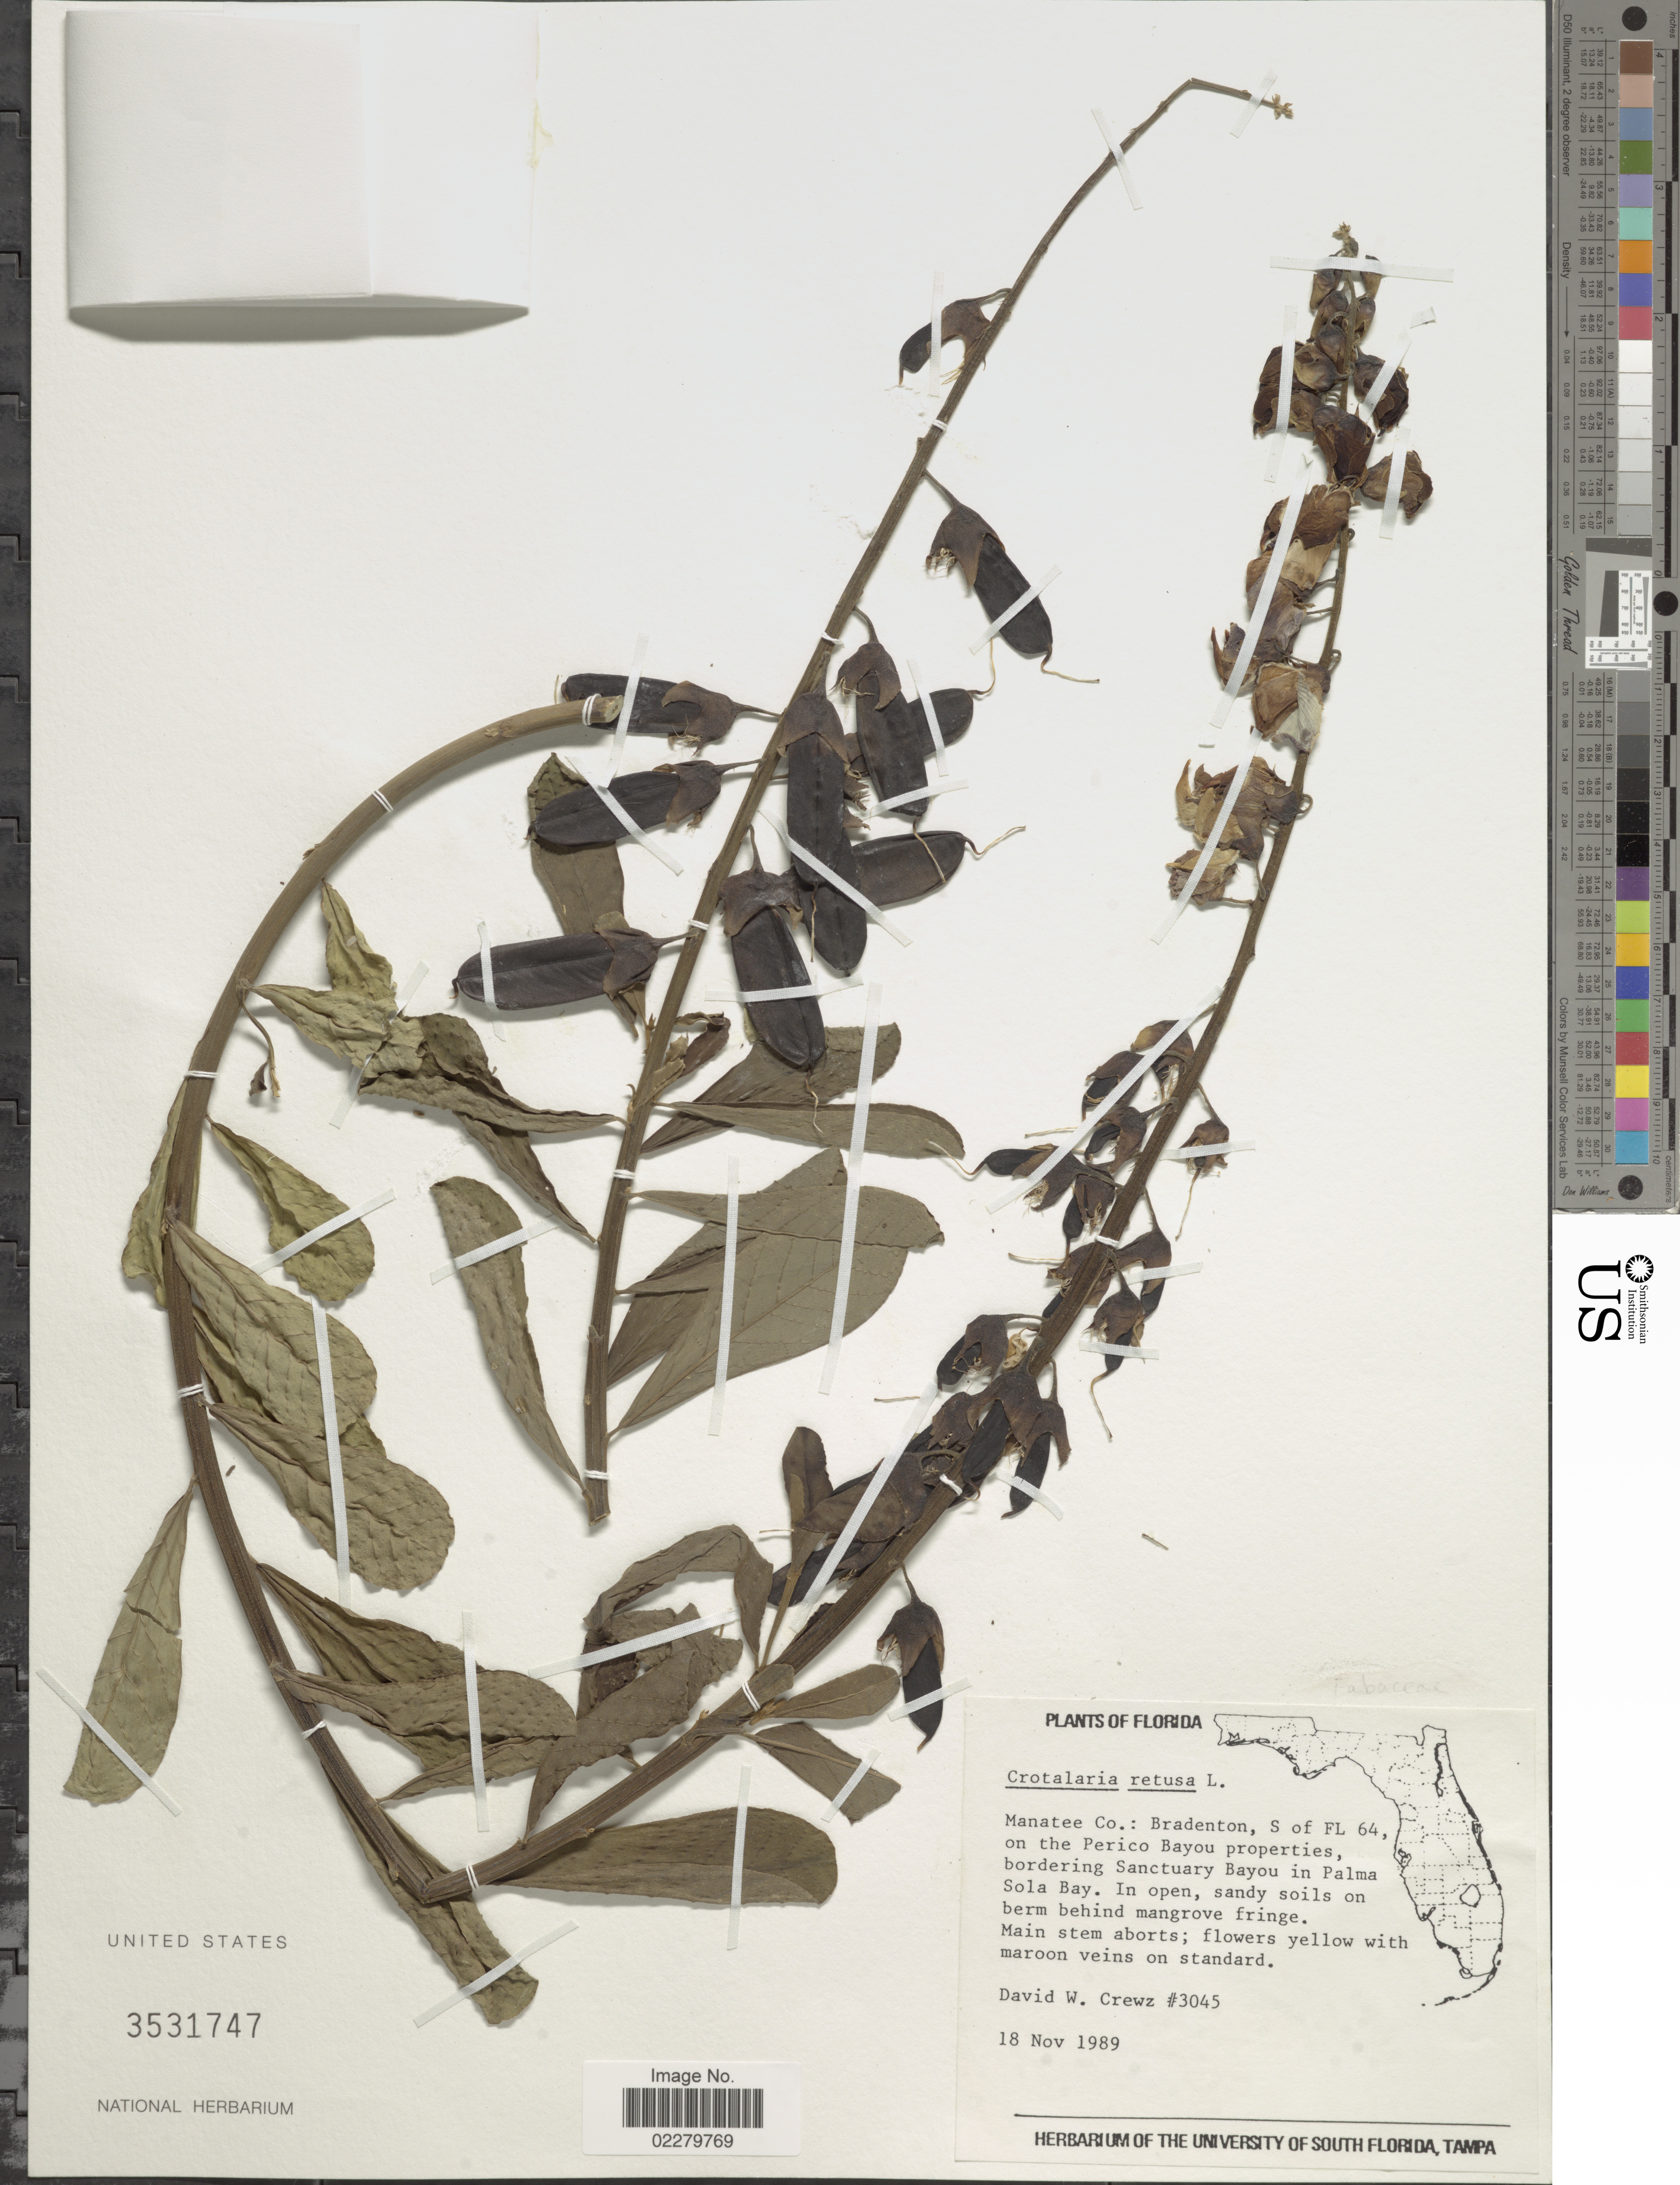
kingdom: Plantae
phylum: Tracheophyta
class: Magnoliopsida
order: Fabales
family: Fabaceae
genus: Crotalaria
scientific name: Crotalaria retusa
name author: L.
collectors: D. Crewz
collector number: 3045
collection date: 1989-11-18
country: United States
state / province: Florida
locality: Manatee Co.: Bradenton, S of FL 64, on the Perico Bayou properties, bordering Sanctuary Bayou in Palma Sola Bay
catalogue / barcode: US 3531747